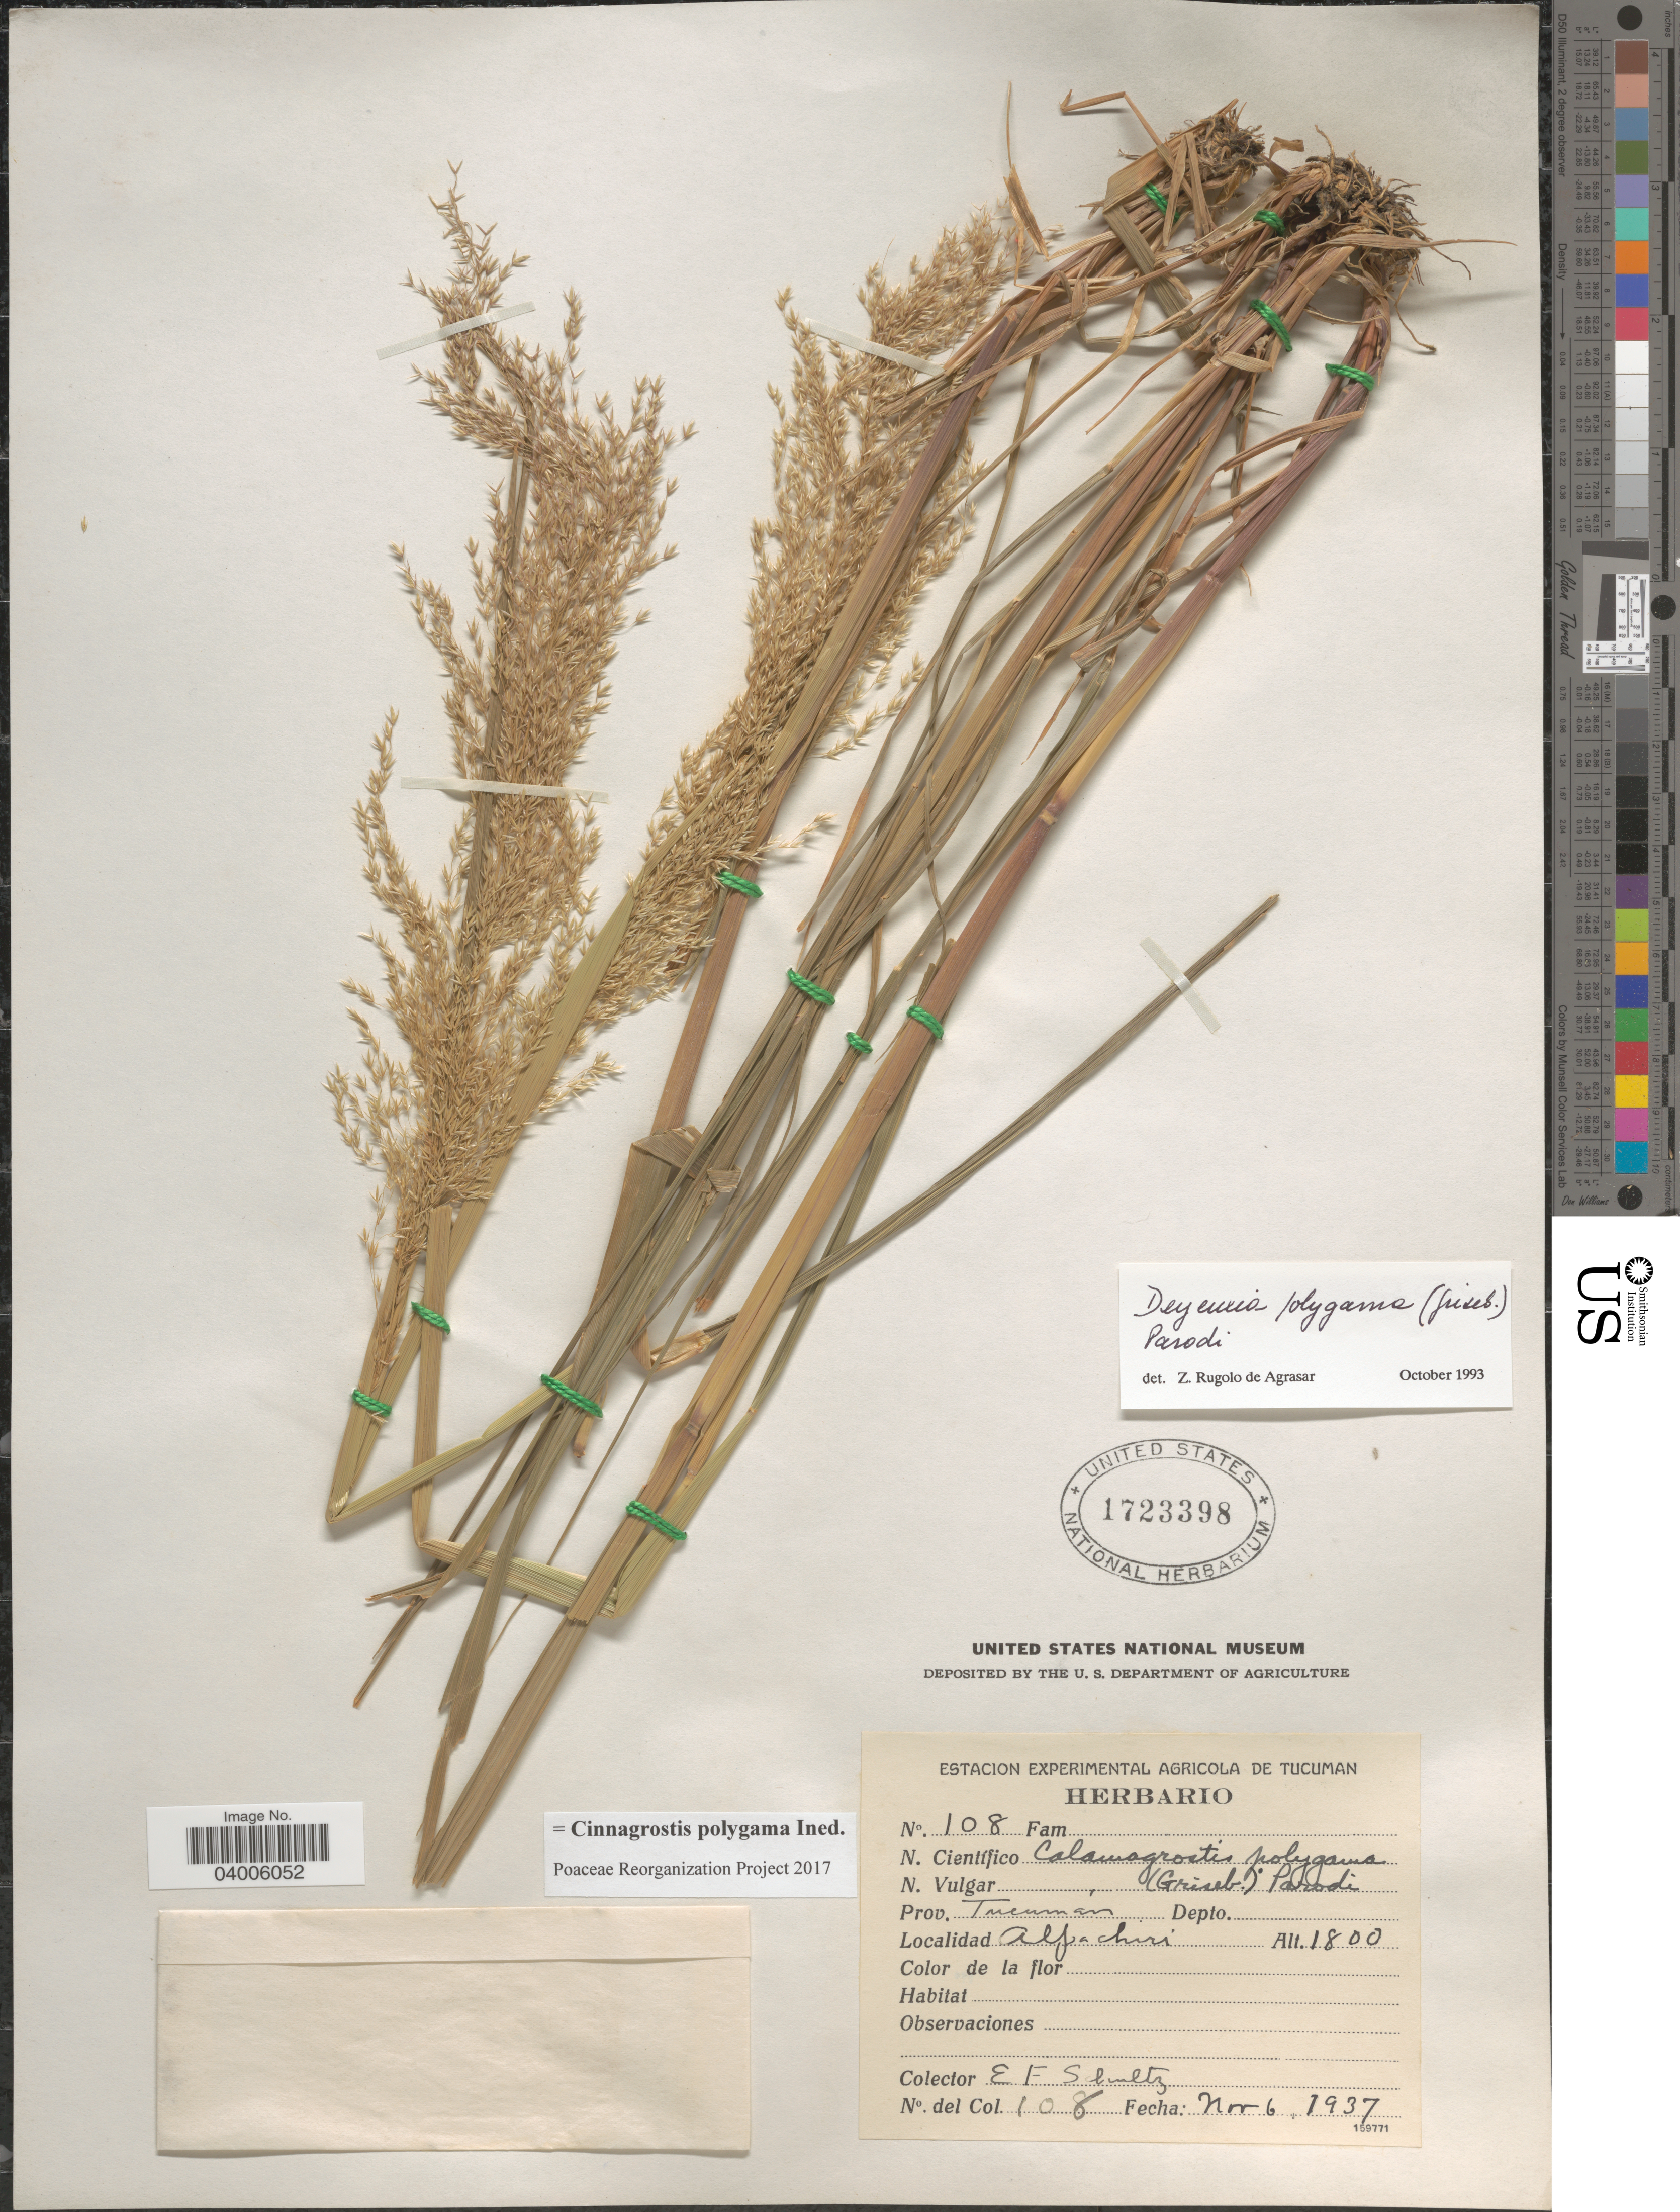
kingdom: Plantae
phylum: Tracheophyta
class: Liliopsida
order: Poales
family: Poaceae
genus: Cinnagrostis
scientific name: Cinnagrostis polygama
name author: Griseb.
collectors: E. Schultz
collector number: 108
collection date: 1937-11-06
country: Argentina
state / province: Tucuman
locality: Alpachiri.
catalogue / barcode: US 1723398